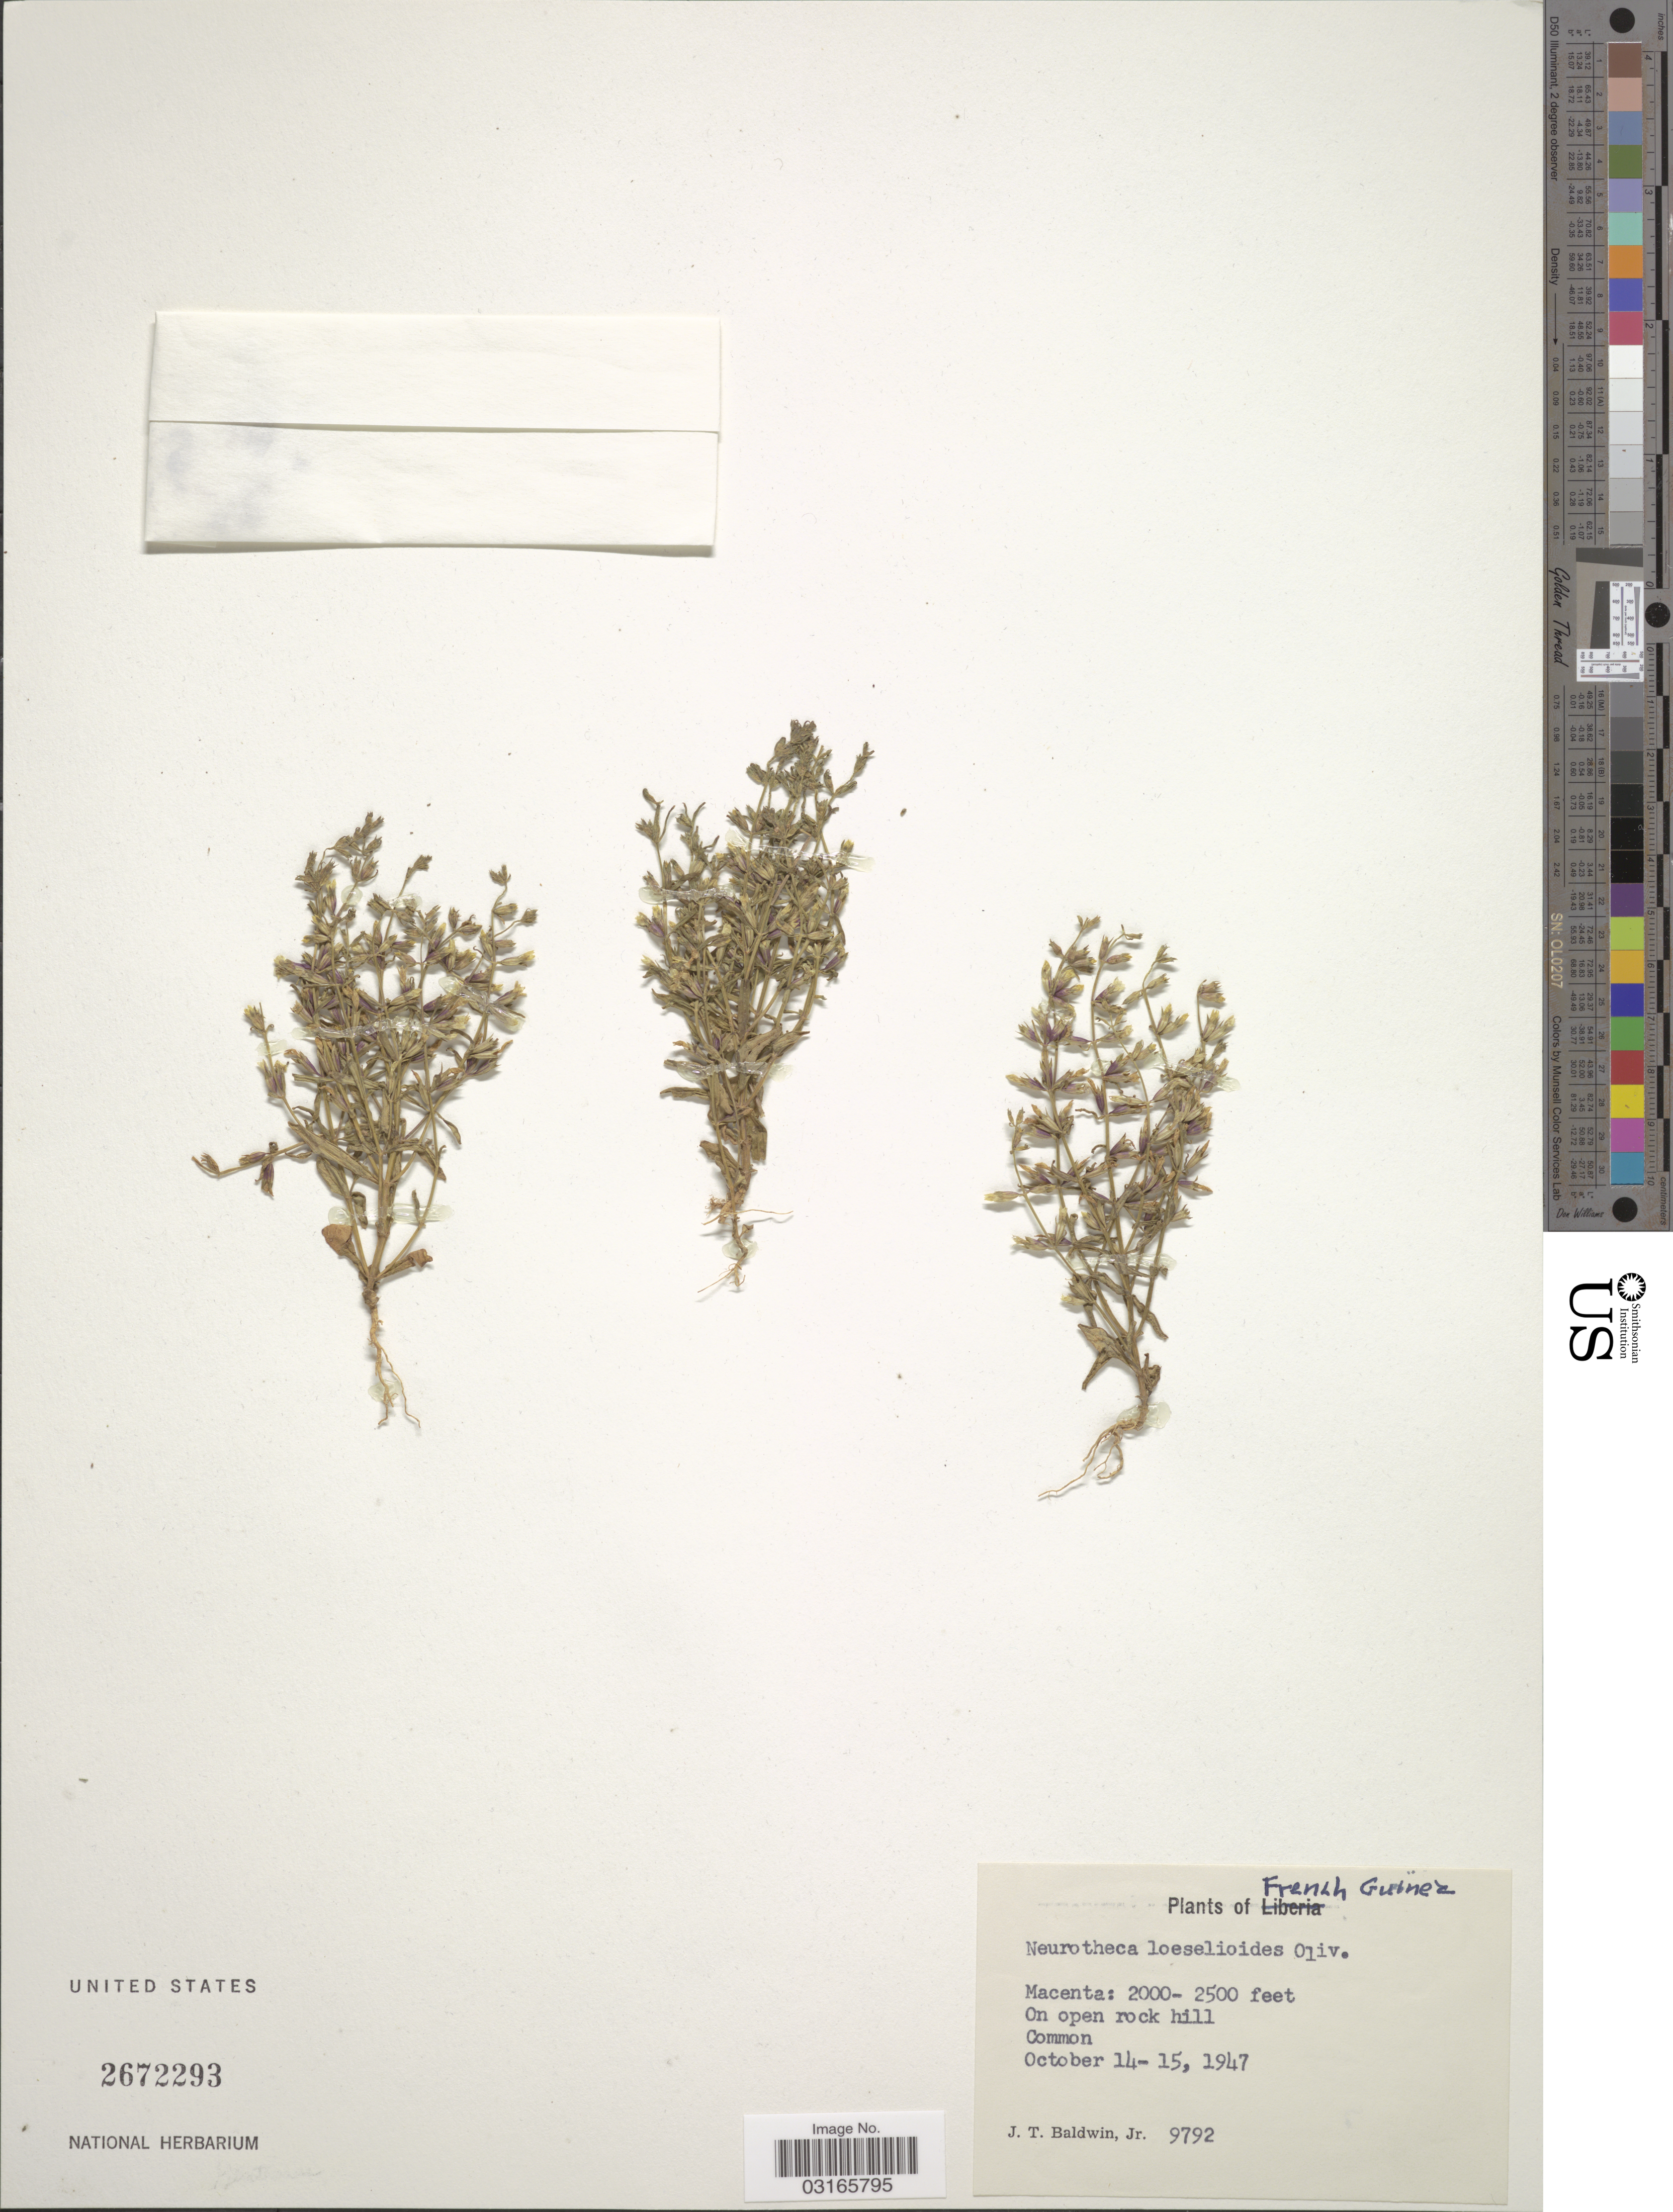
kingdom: Plantae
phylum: Tracheophyta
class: Magnoliopsida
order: Gentianales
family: Gentianaceae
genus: Neurotheca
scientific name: Neurotheca loeselioides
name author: (Spruce ex Progel) Baill.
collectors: J. T. Baldwin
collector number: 9792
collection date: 1947-10-14/1947-10-15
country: French Guiana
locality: Macenta.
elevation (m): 610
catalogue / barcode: US 2672293